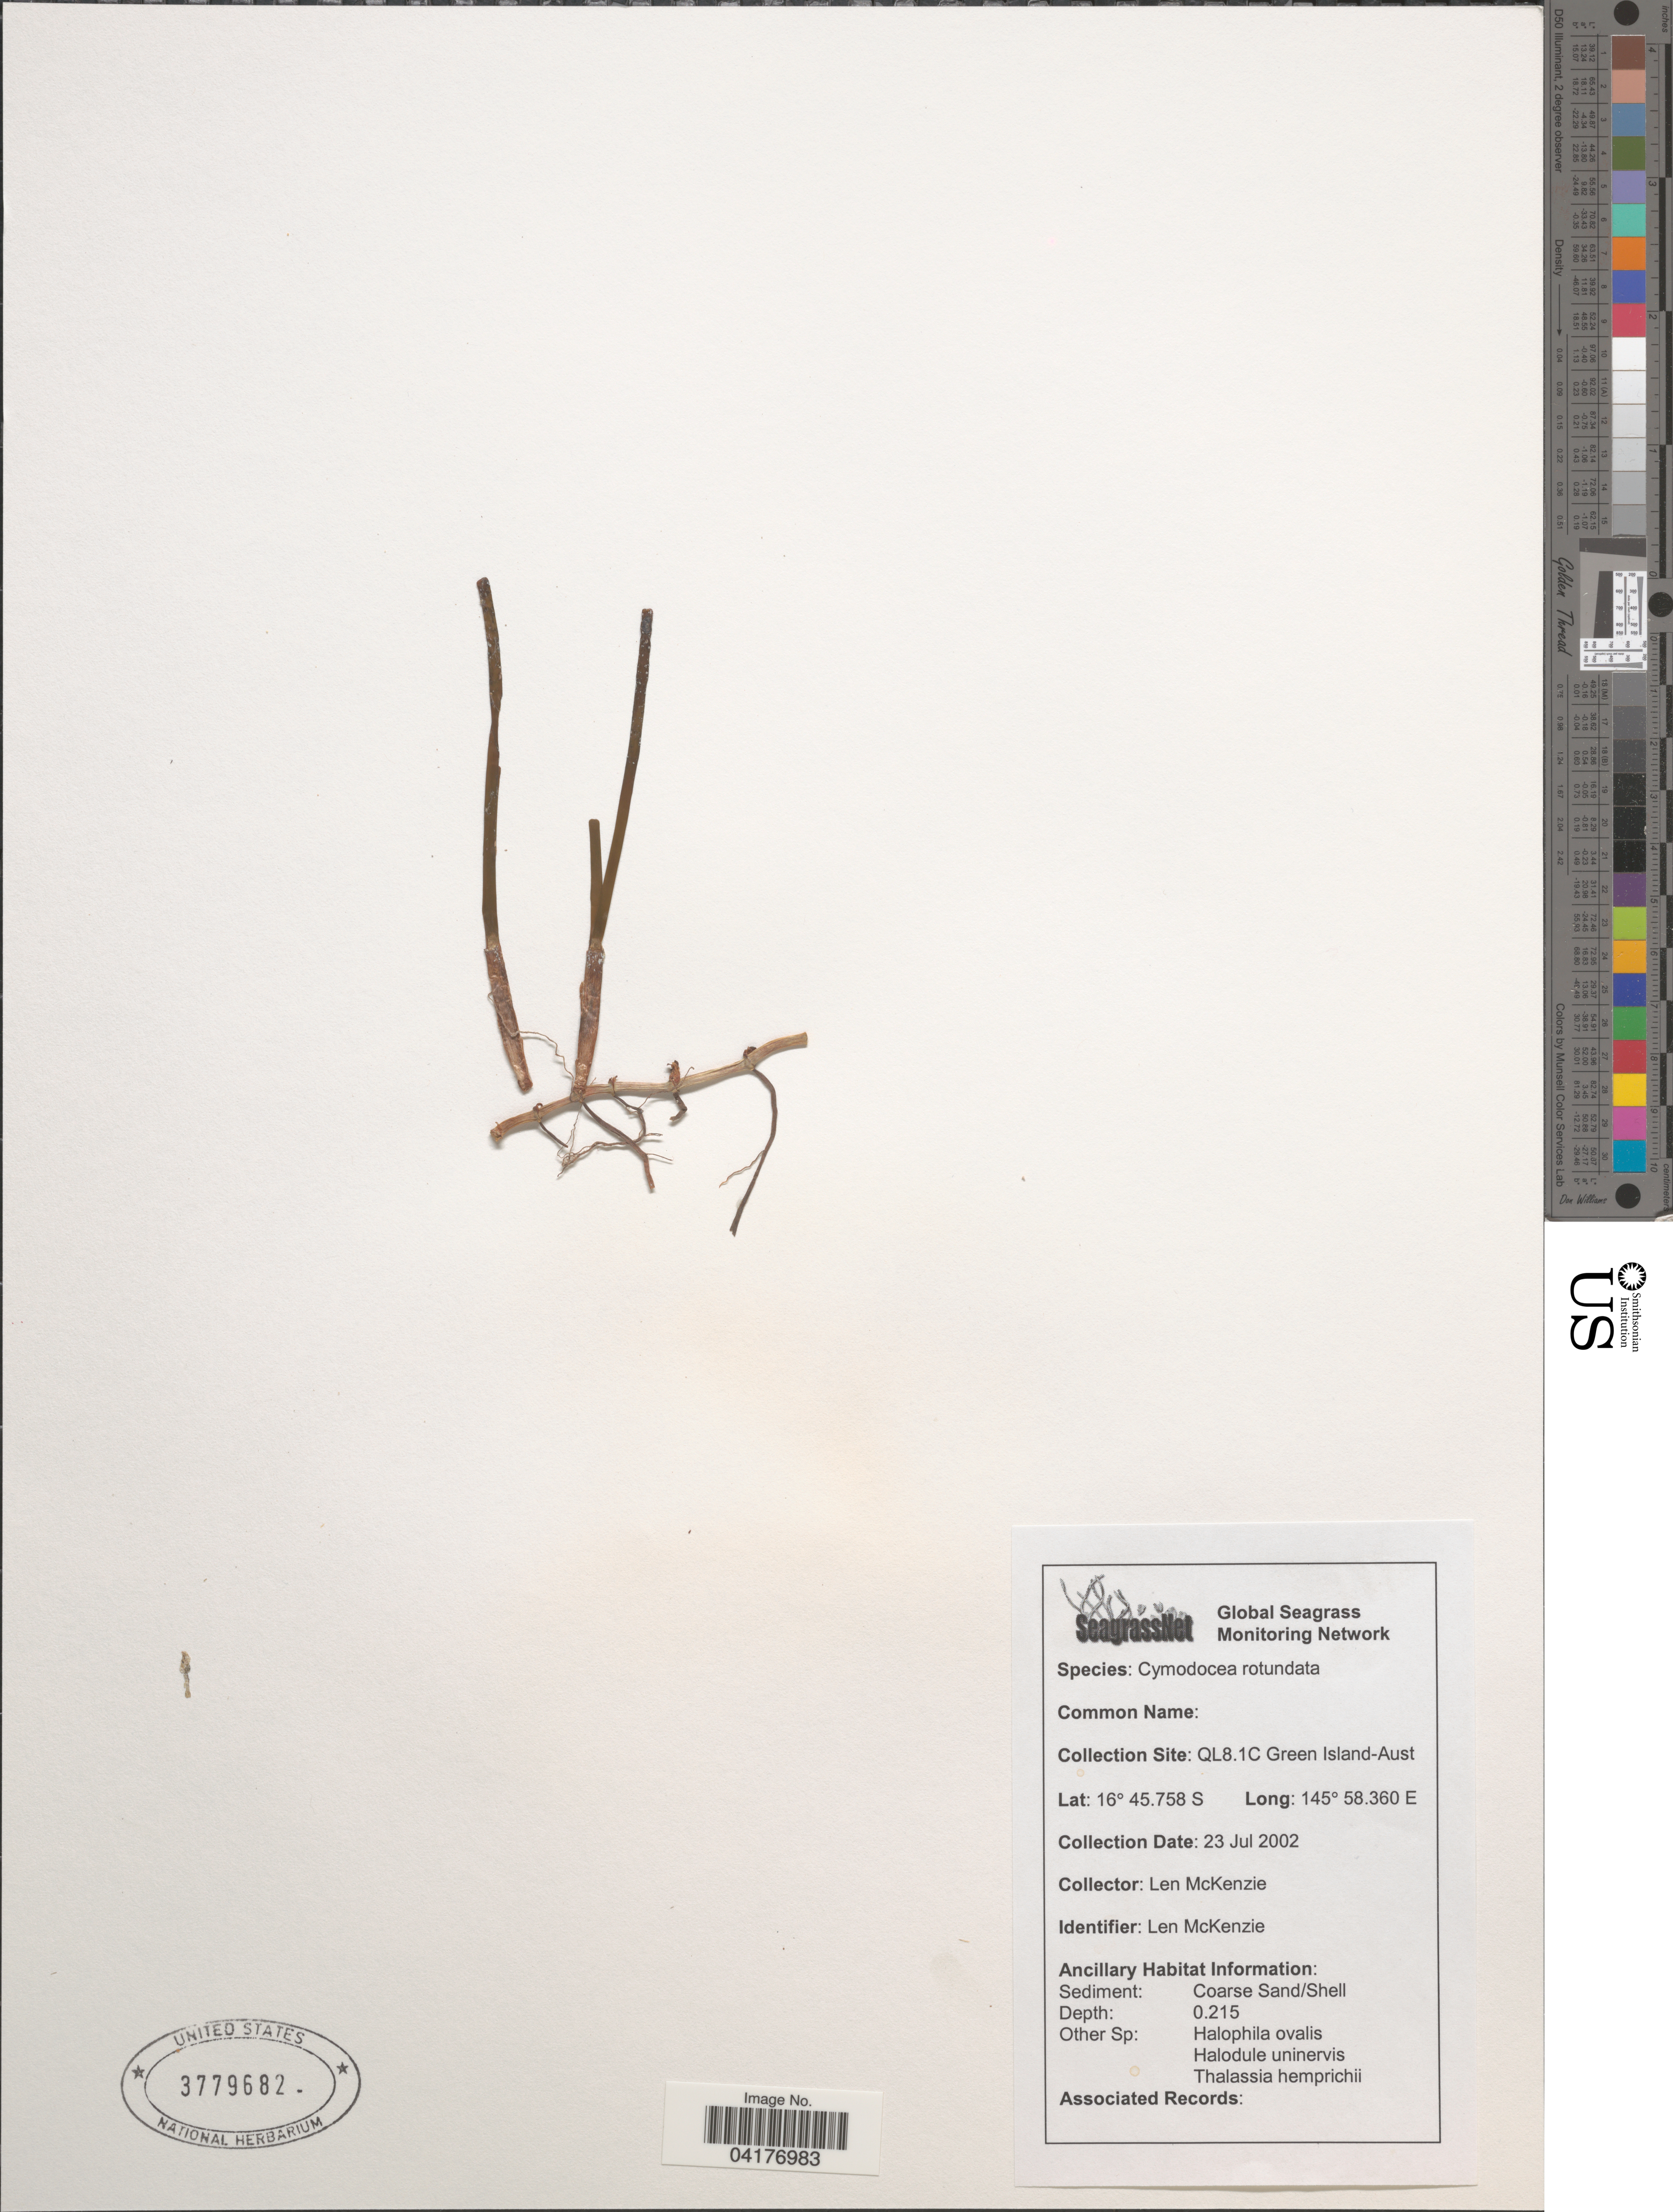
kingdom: Plantae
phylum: Tracheophyta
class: Liliopsida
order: Alismatales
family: Cymodoceaceae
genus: Cymodocea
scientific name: Cymodocea rotundata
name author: Asch. & Schweinf.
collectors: L. McKenzie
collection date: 2002-07-23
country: Australia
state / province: Queensland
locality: Collection Site: QL8.1C Green Island-Aust.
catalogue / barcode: US 3779682